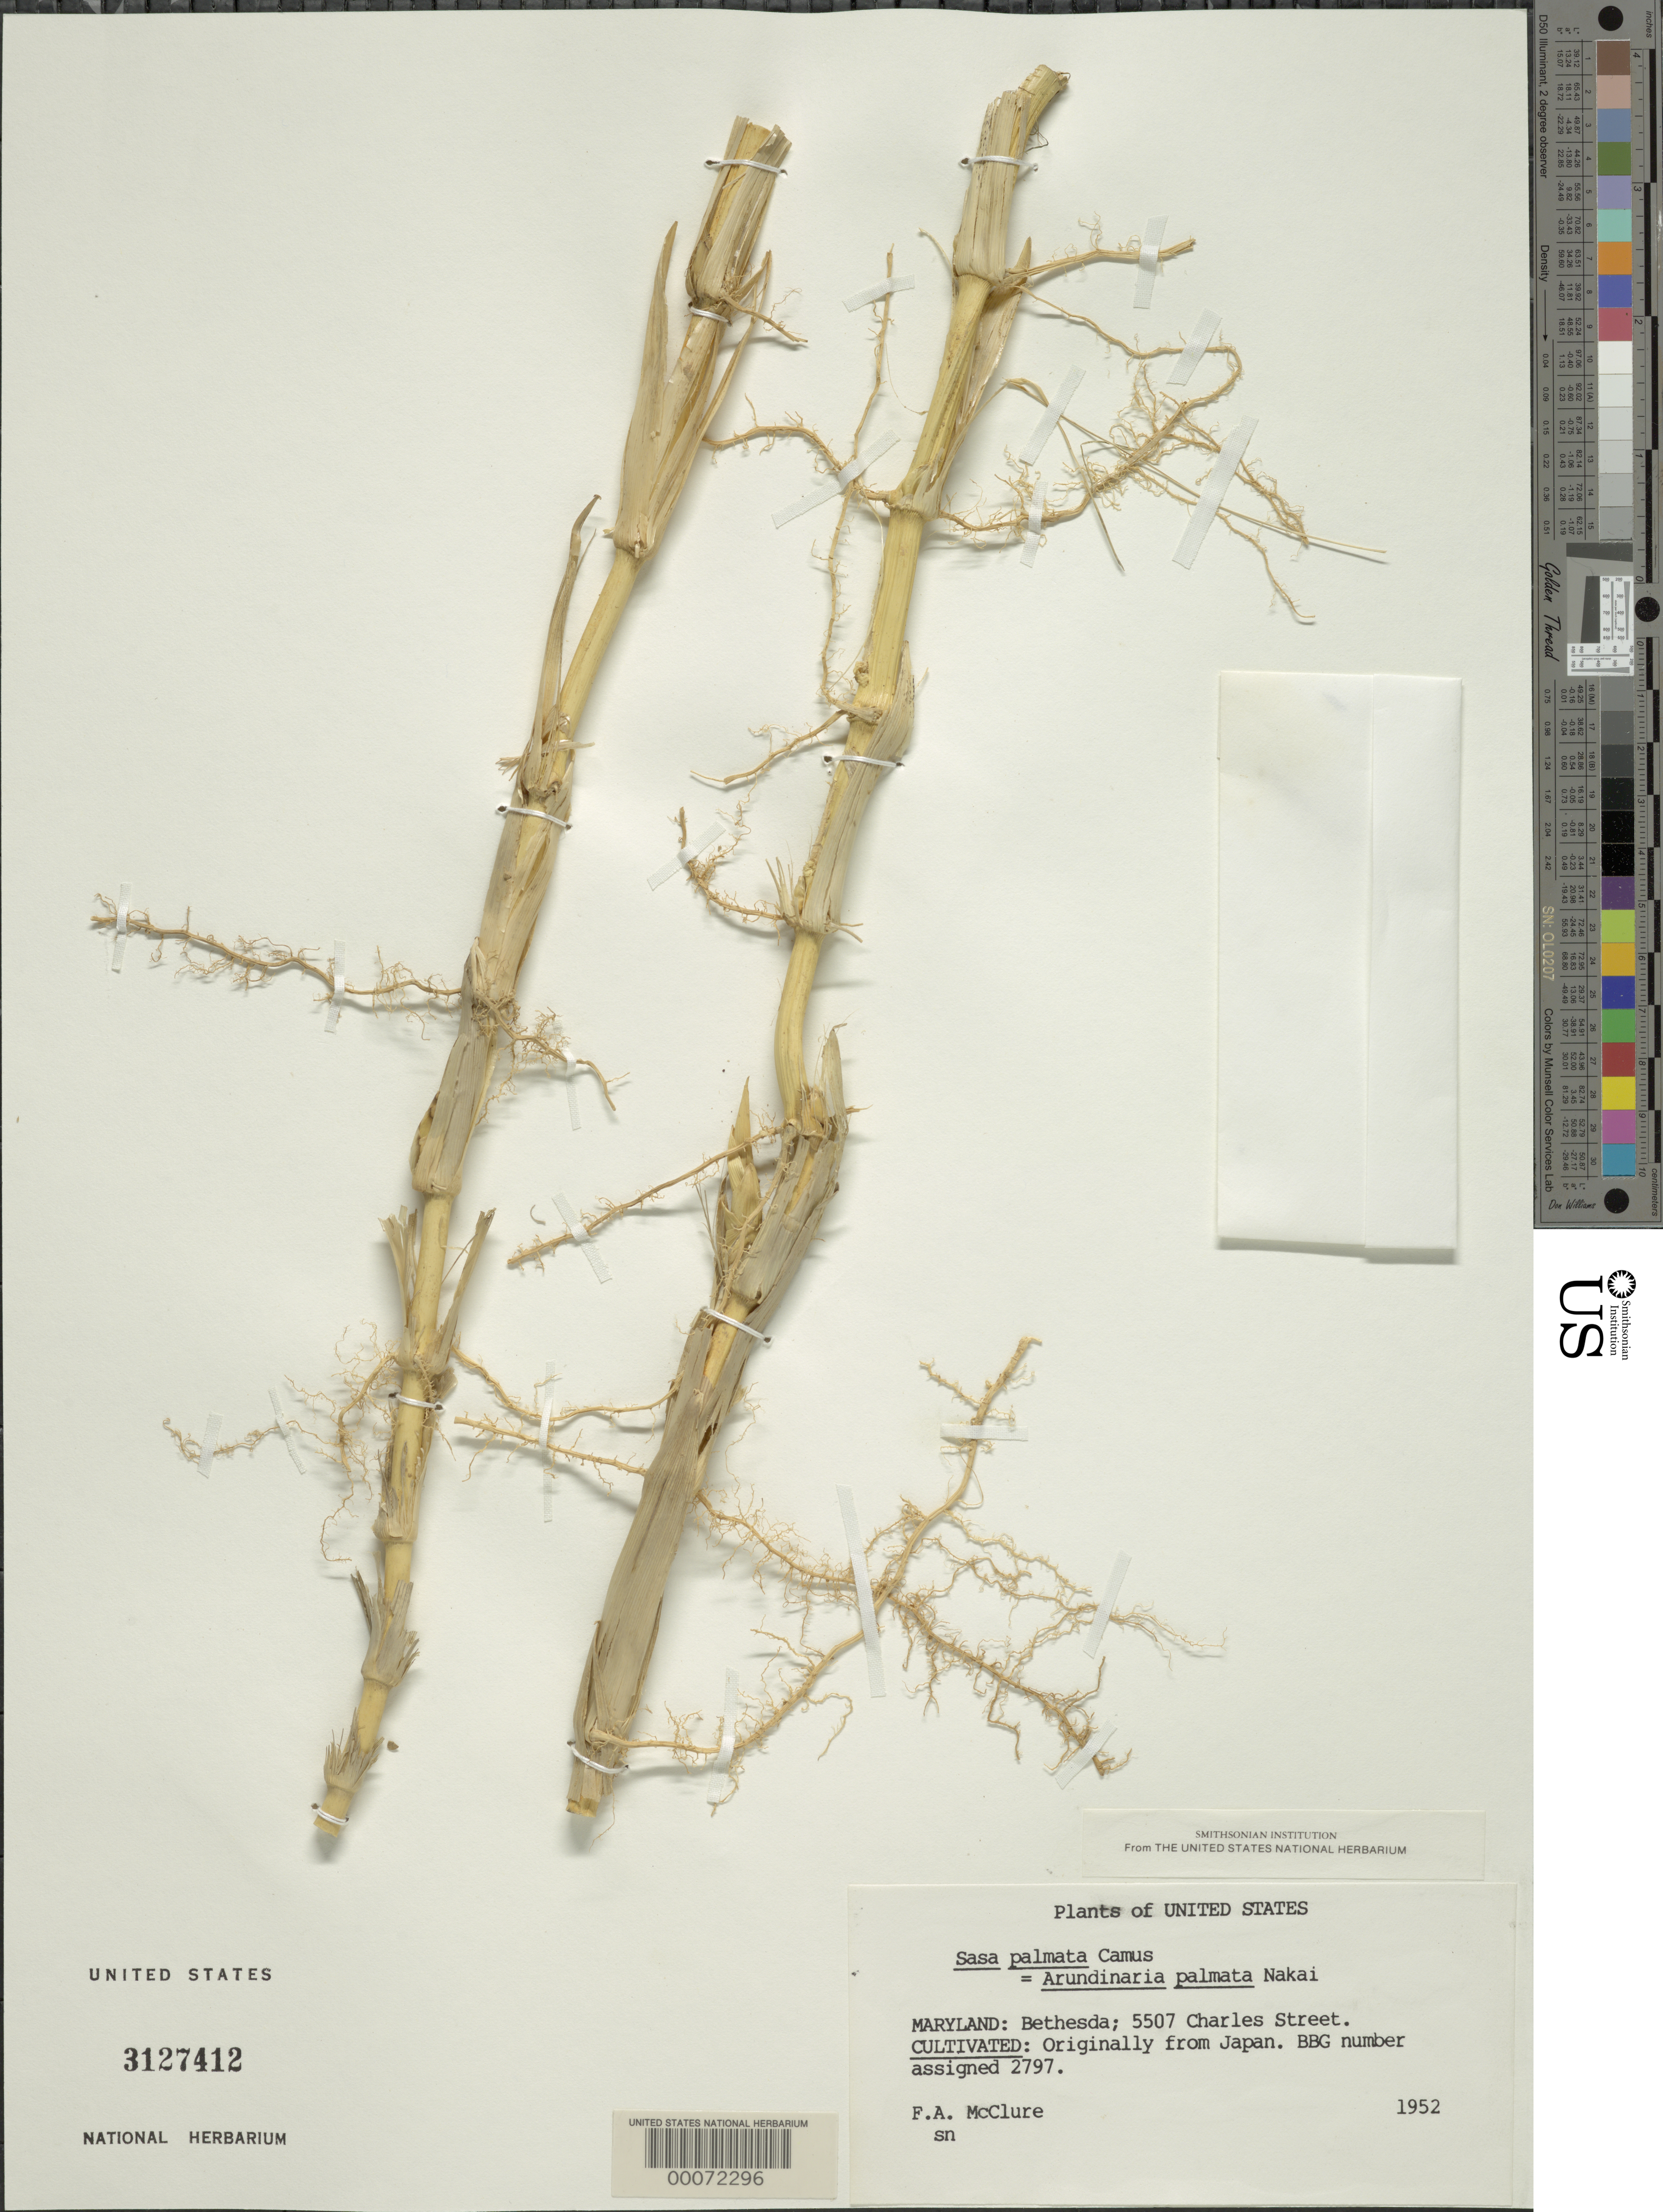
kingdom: Plantae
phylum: Tracheophyta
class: Liliopsida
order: Poales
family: Poaceae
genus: Arundinaria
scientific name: Arundinaria palmata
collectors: F. A. McClure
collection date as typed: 1952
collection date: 1952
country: United States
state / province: Maryland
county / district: Montgomery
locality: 5507 Charles Street, Bethesda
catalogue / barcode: US 3127412